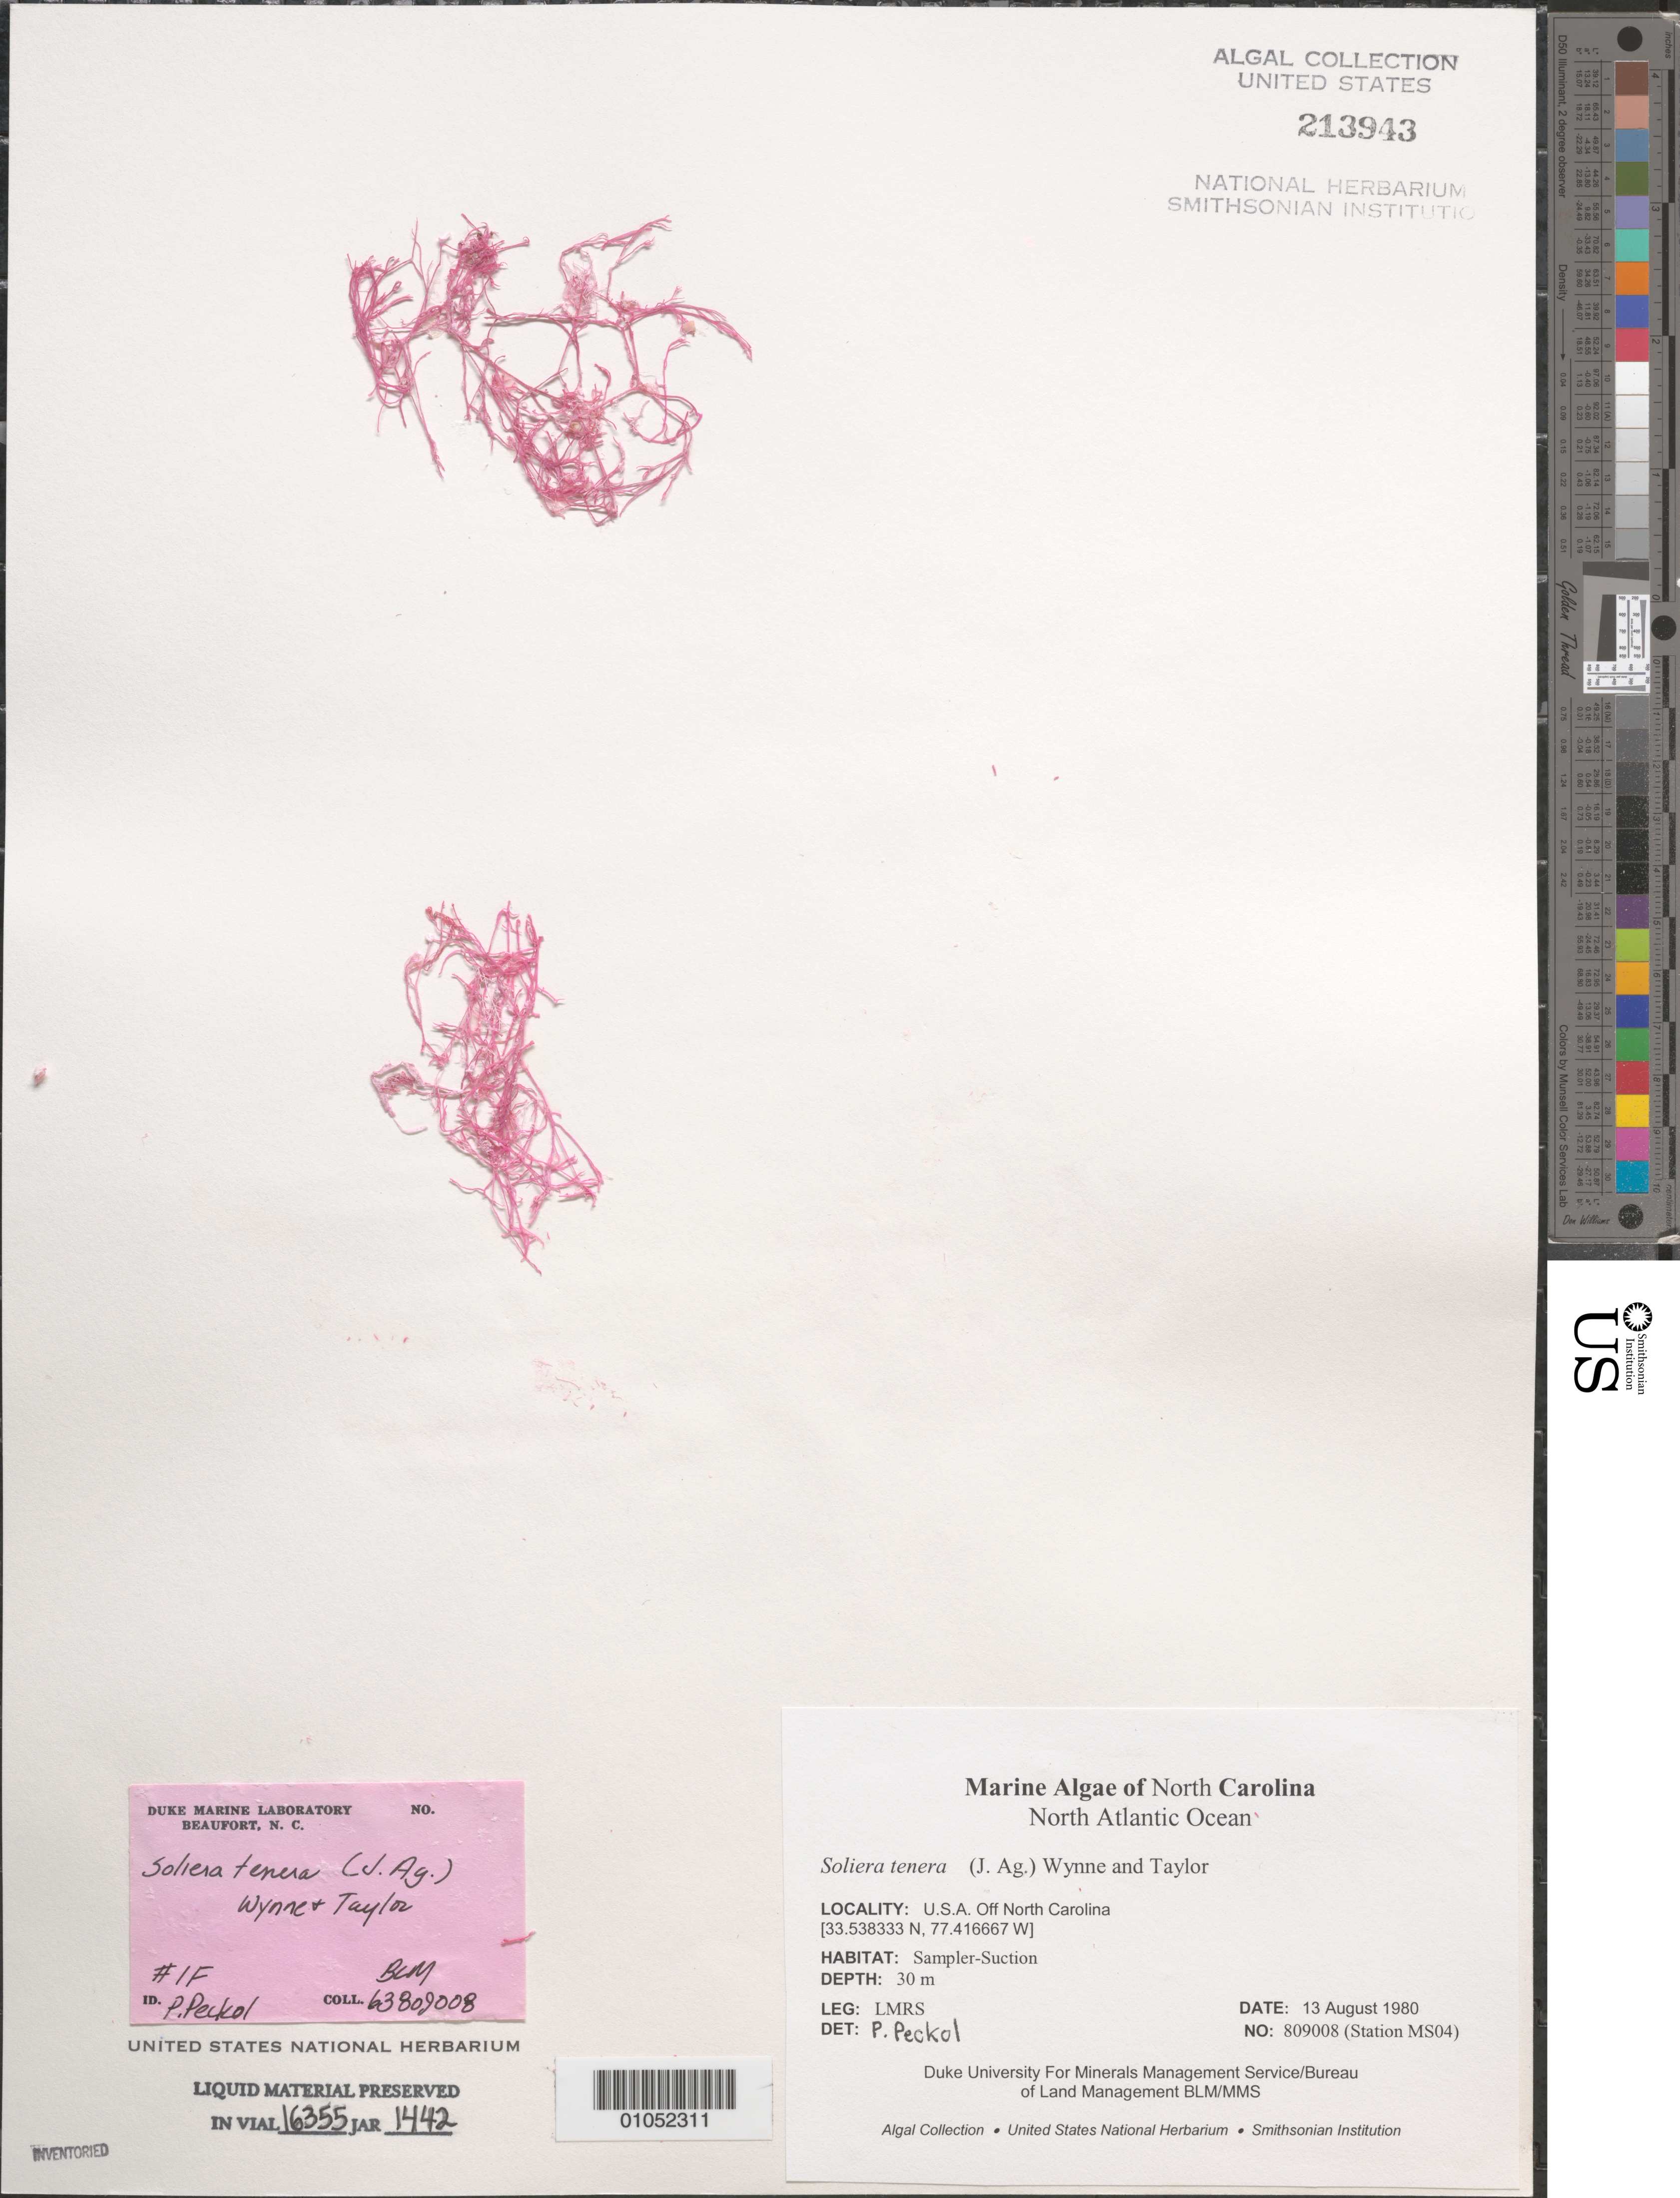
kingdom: Plantae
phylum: Rhodophyta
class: Florideophyceae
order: Gigartinales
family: Solieriaceae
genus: Solieria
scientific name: Solieria filiformis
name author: (Kütz.) P.W. Gabrielson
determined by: Algae name updating Project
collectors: LMRS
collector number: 809008 (Station MS04)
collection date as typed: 13 Aug 1980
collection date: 1980-08-13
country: United States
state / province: North Carolina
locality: North Atlantic Ocean off North Carolina coast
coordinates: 33.538333 N, 77.416667 W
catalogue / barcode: US 213943